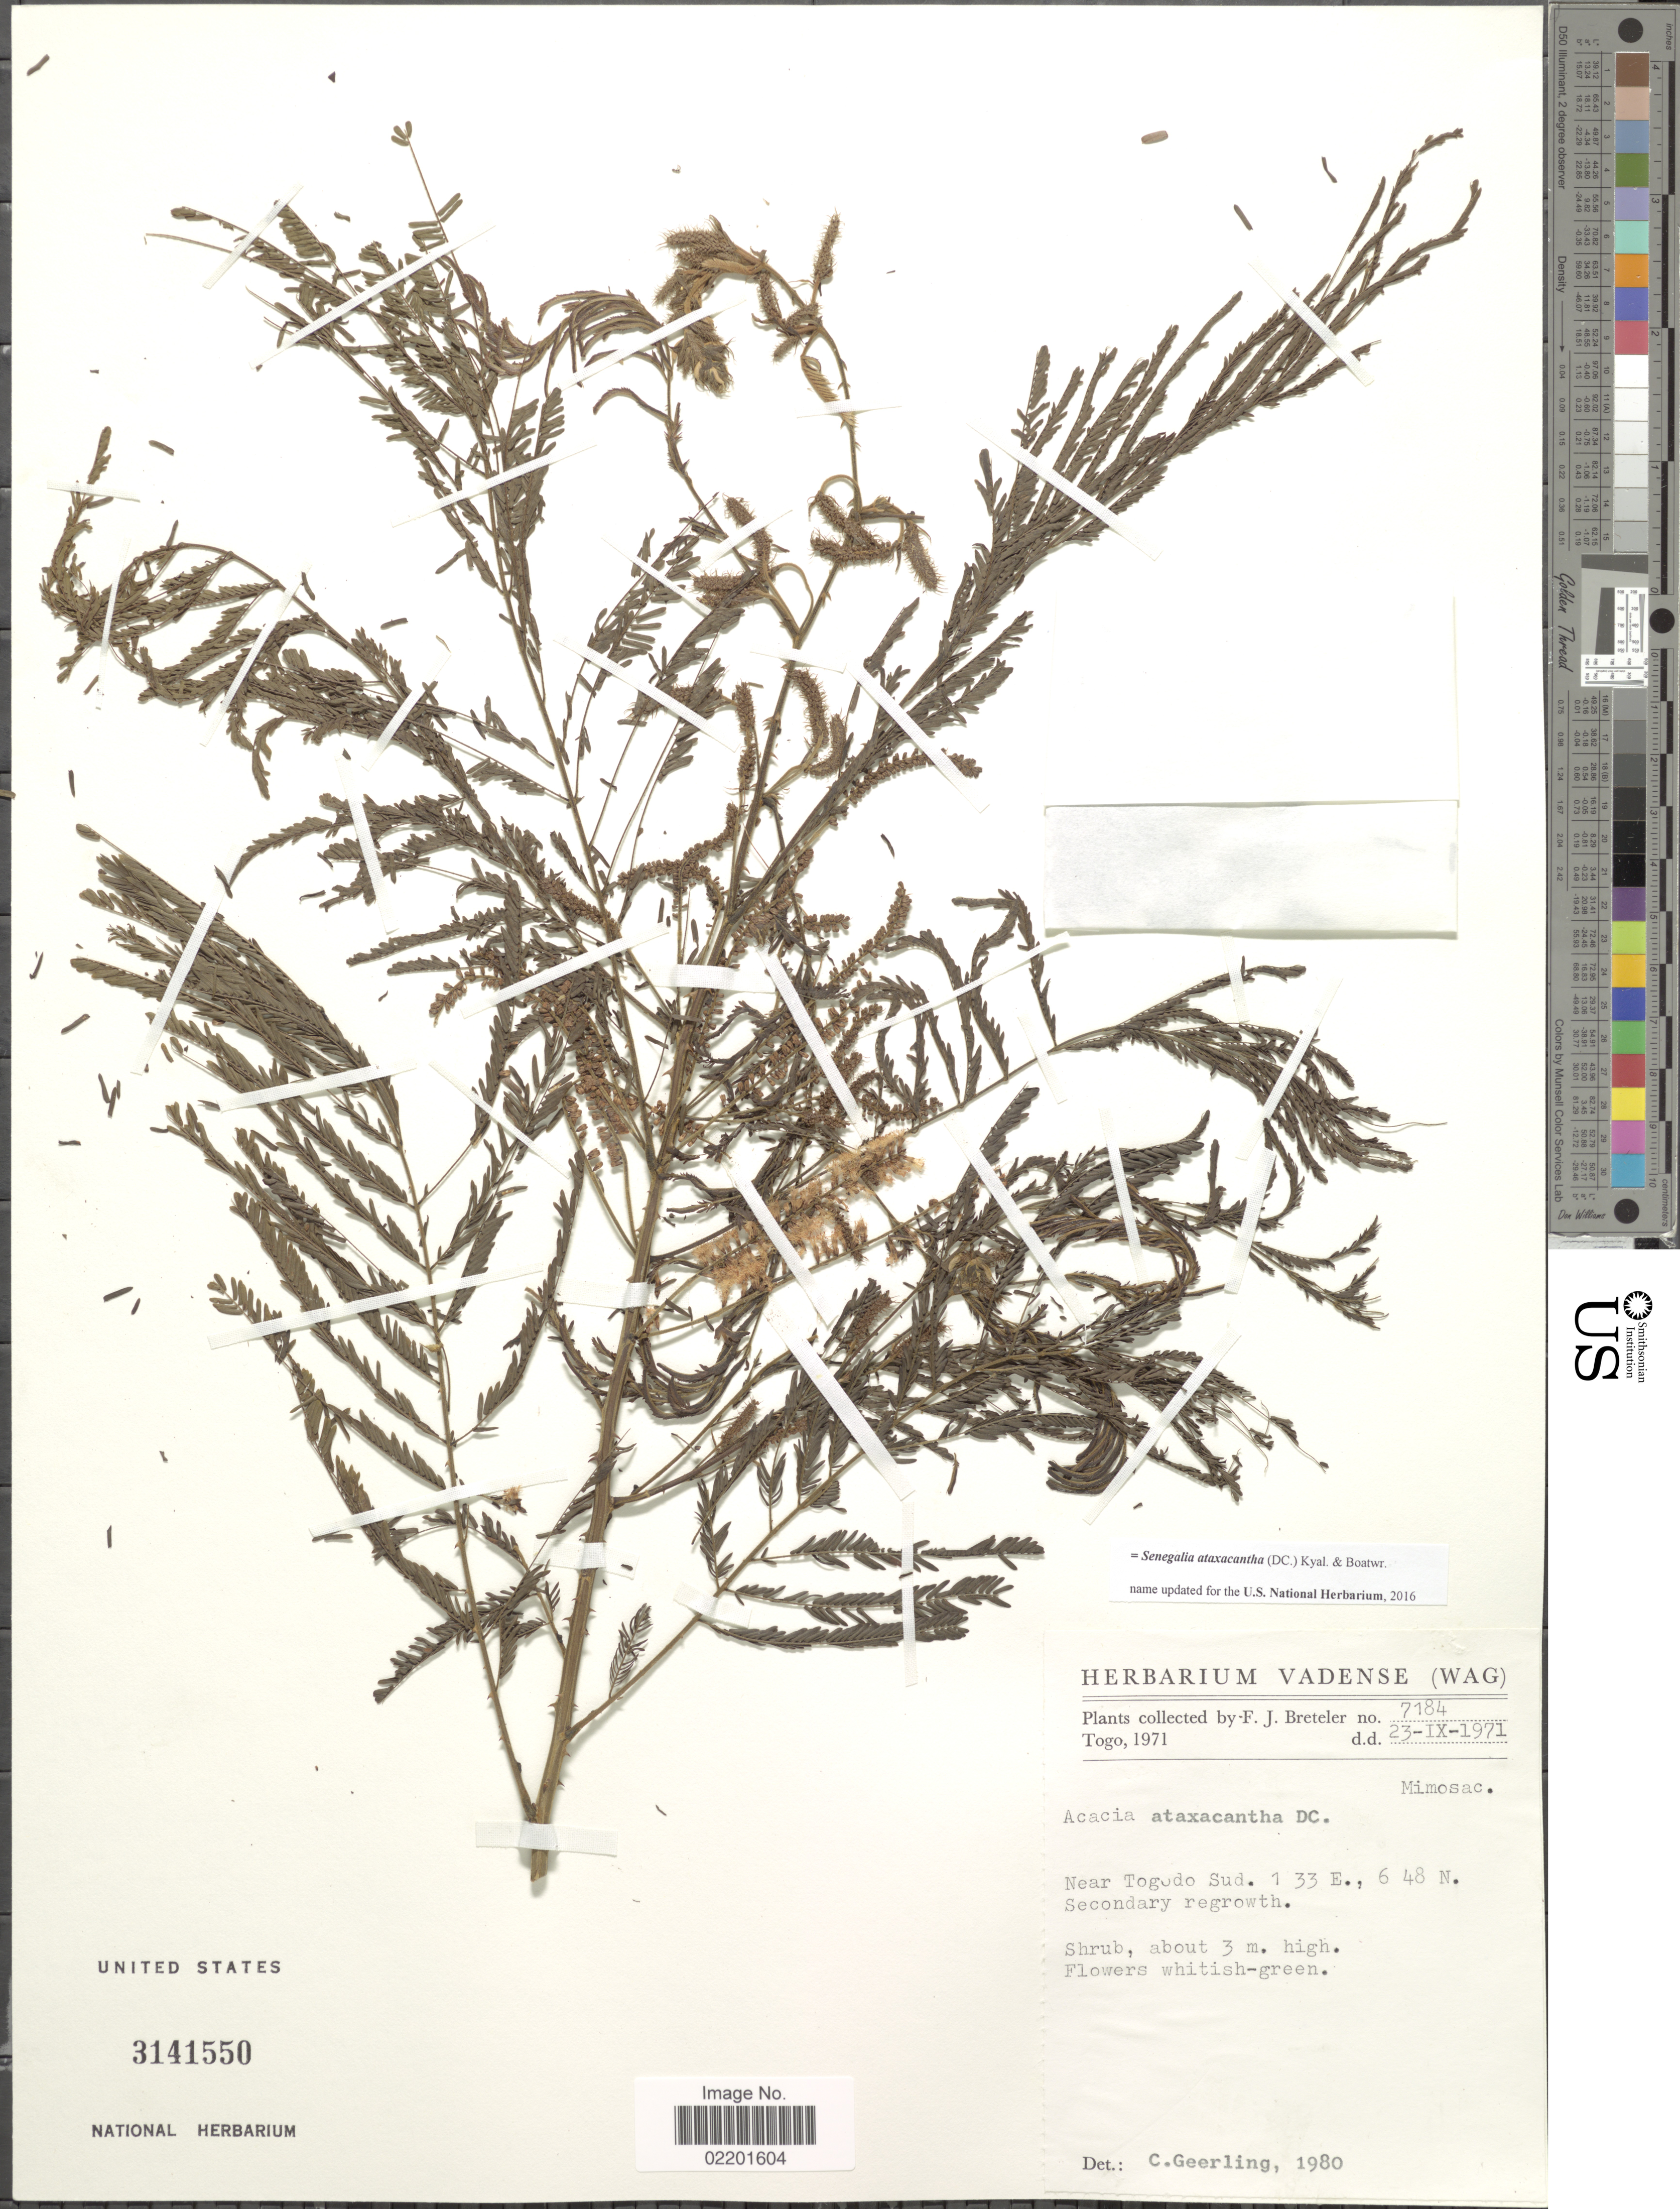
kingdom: Plantae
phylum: Tracheophyta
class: Magnoliopsida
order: Fabales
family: Fabaceae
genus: Senegalia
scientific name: Senegalia ataxacantha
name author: (DC.) Kyal. & Boatwr.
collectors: F. J. Breteler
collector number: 7184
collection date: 1971-09-23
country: Togo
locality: Near Togodo Sud.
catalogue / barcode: US 3141550